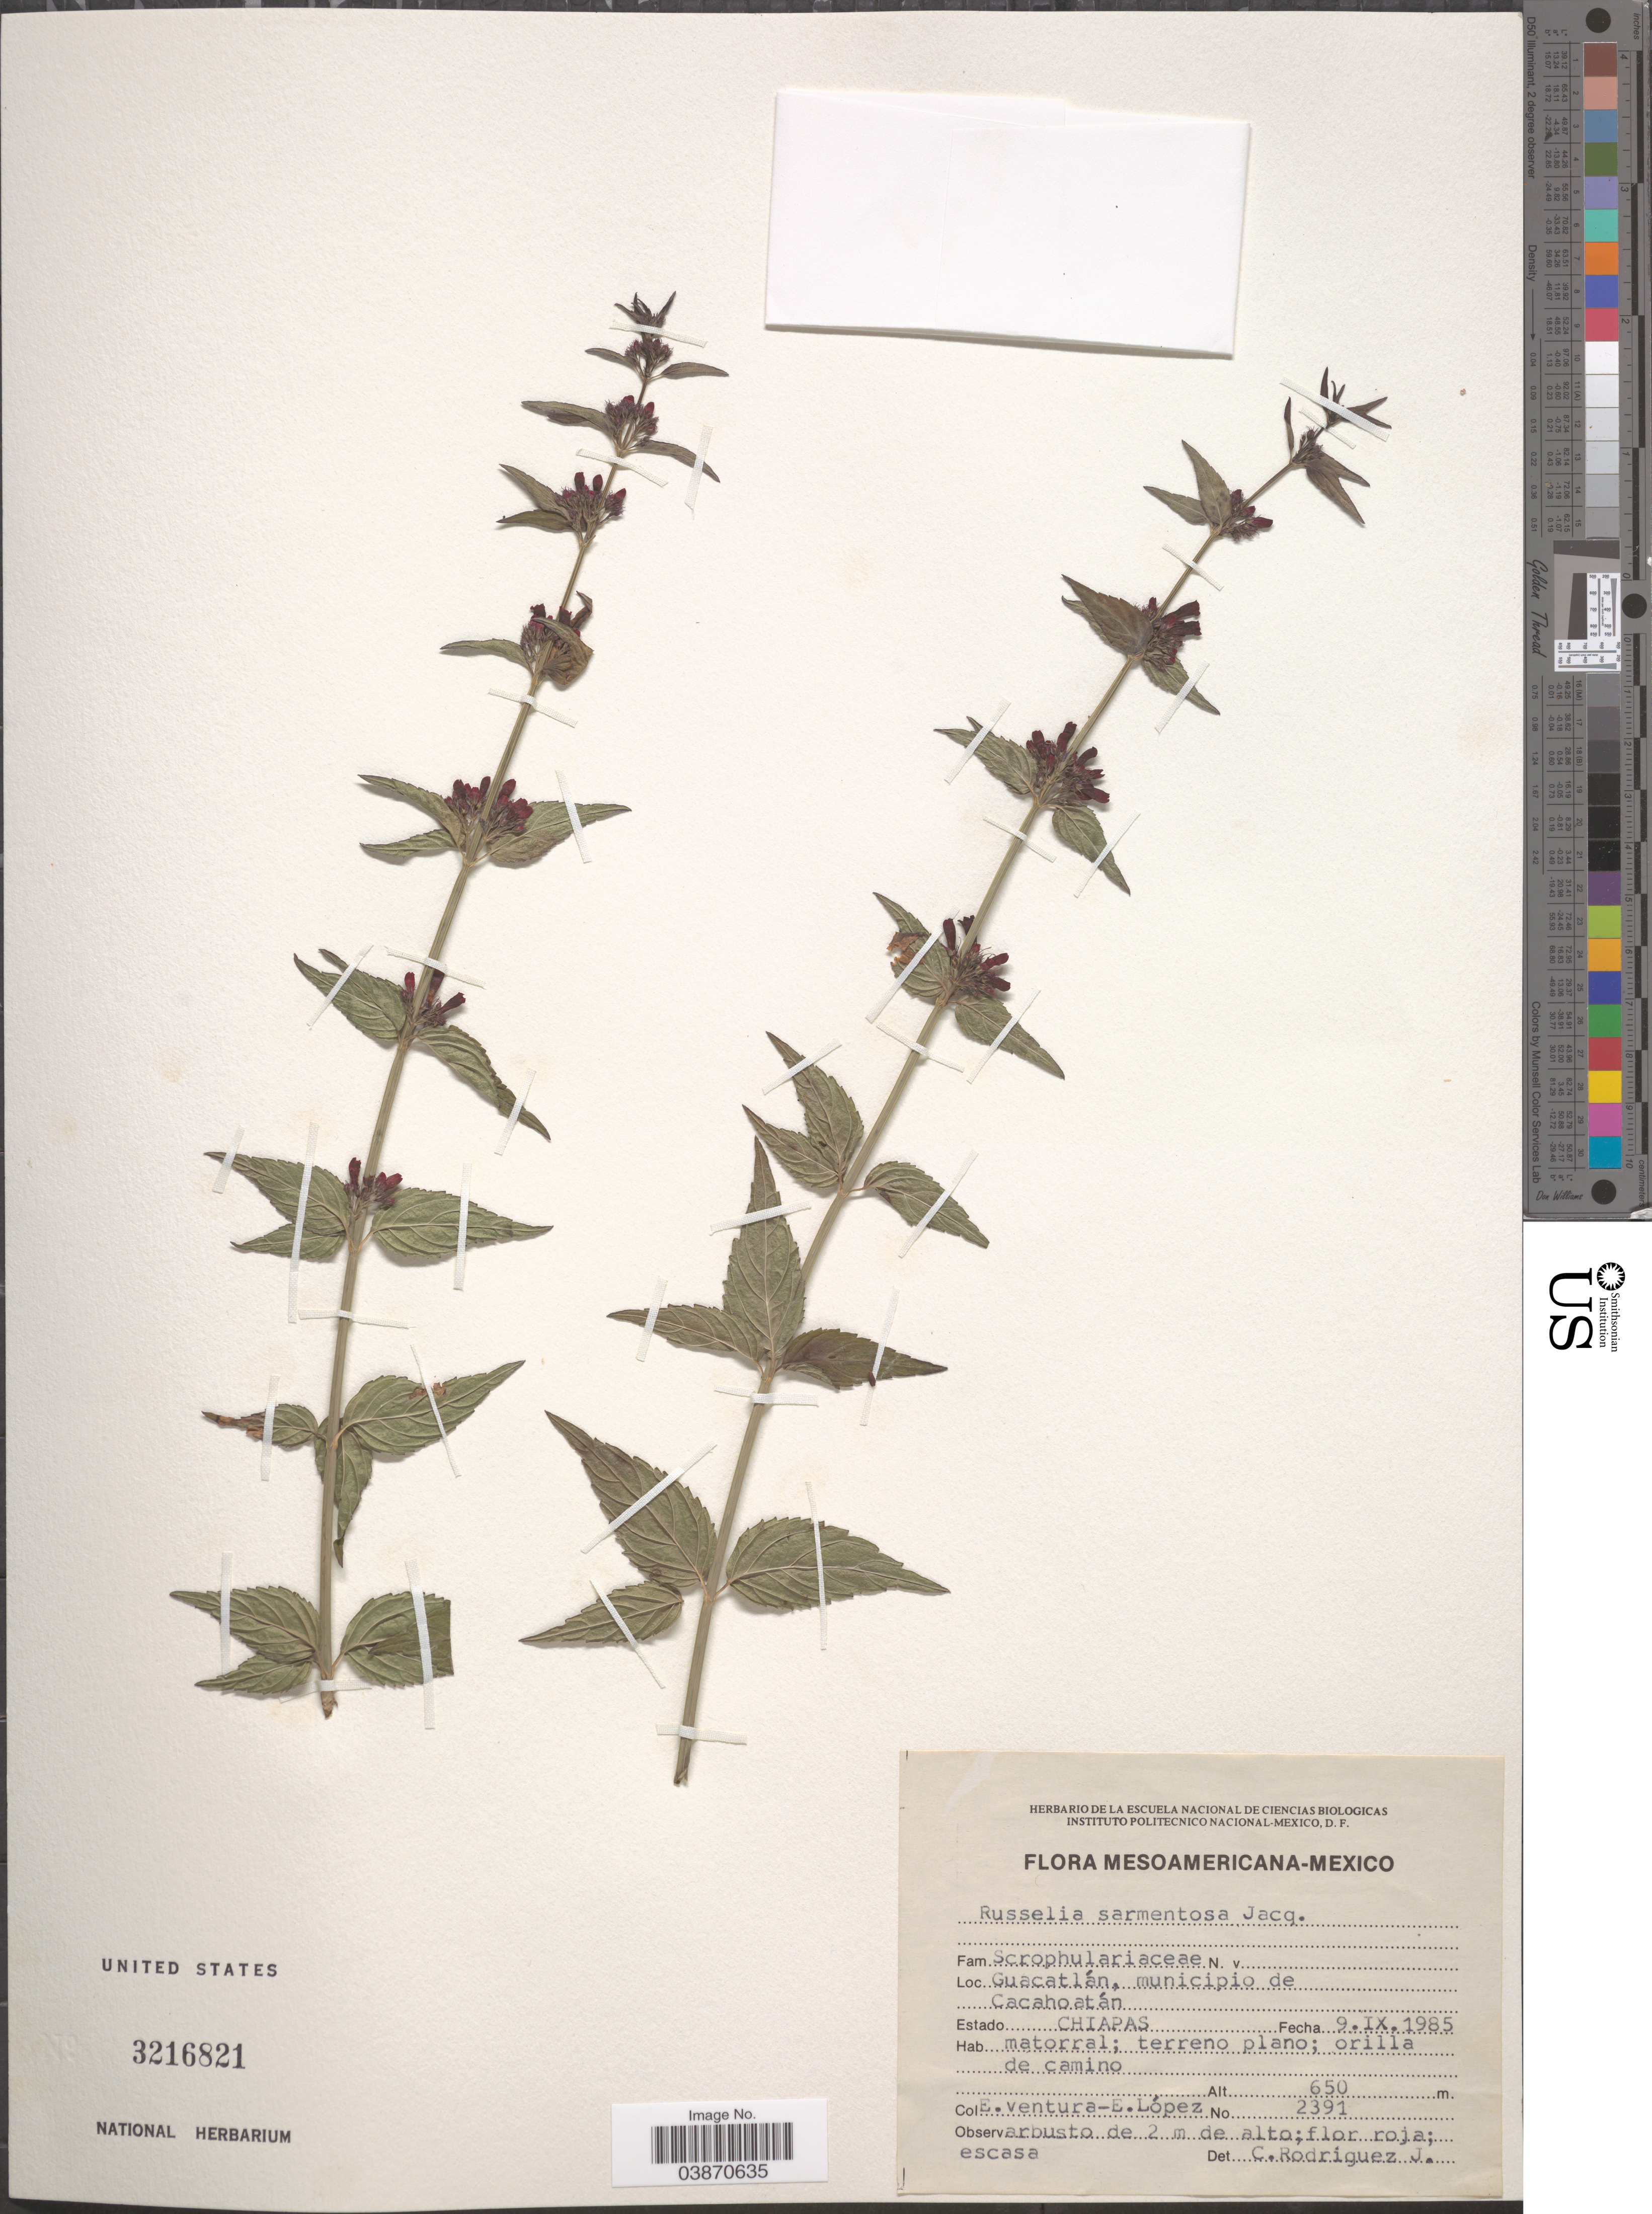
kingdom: Plantae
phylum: Tracheophyta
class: Magnoliopsida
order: Lamiales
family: Plantaginaceae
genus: Russelia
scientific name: Russelia sarmentosa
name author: Jacq.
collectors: E. Ventura & E. López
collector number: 2391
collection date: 1985-09-09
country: Mexico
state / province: Chiapas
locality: Guacatlán, municipio de Cacahoatán.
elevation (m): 650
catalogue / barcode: US 3216821